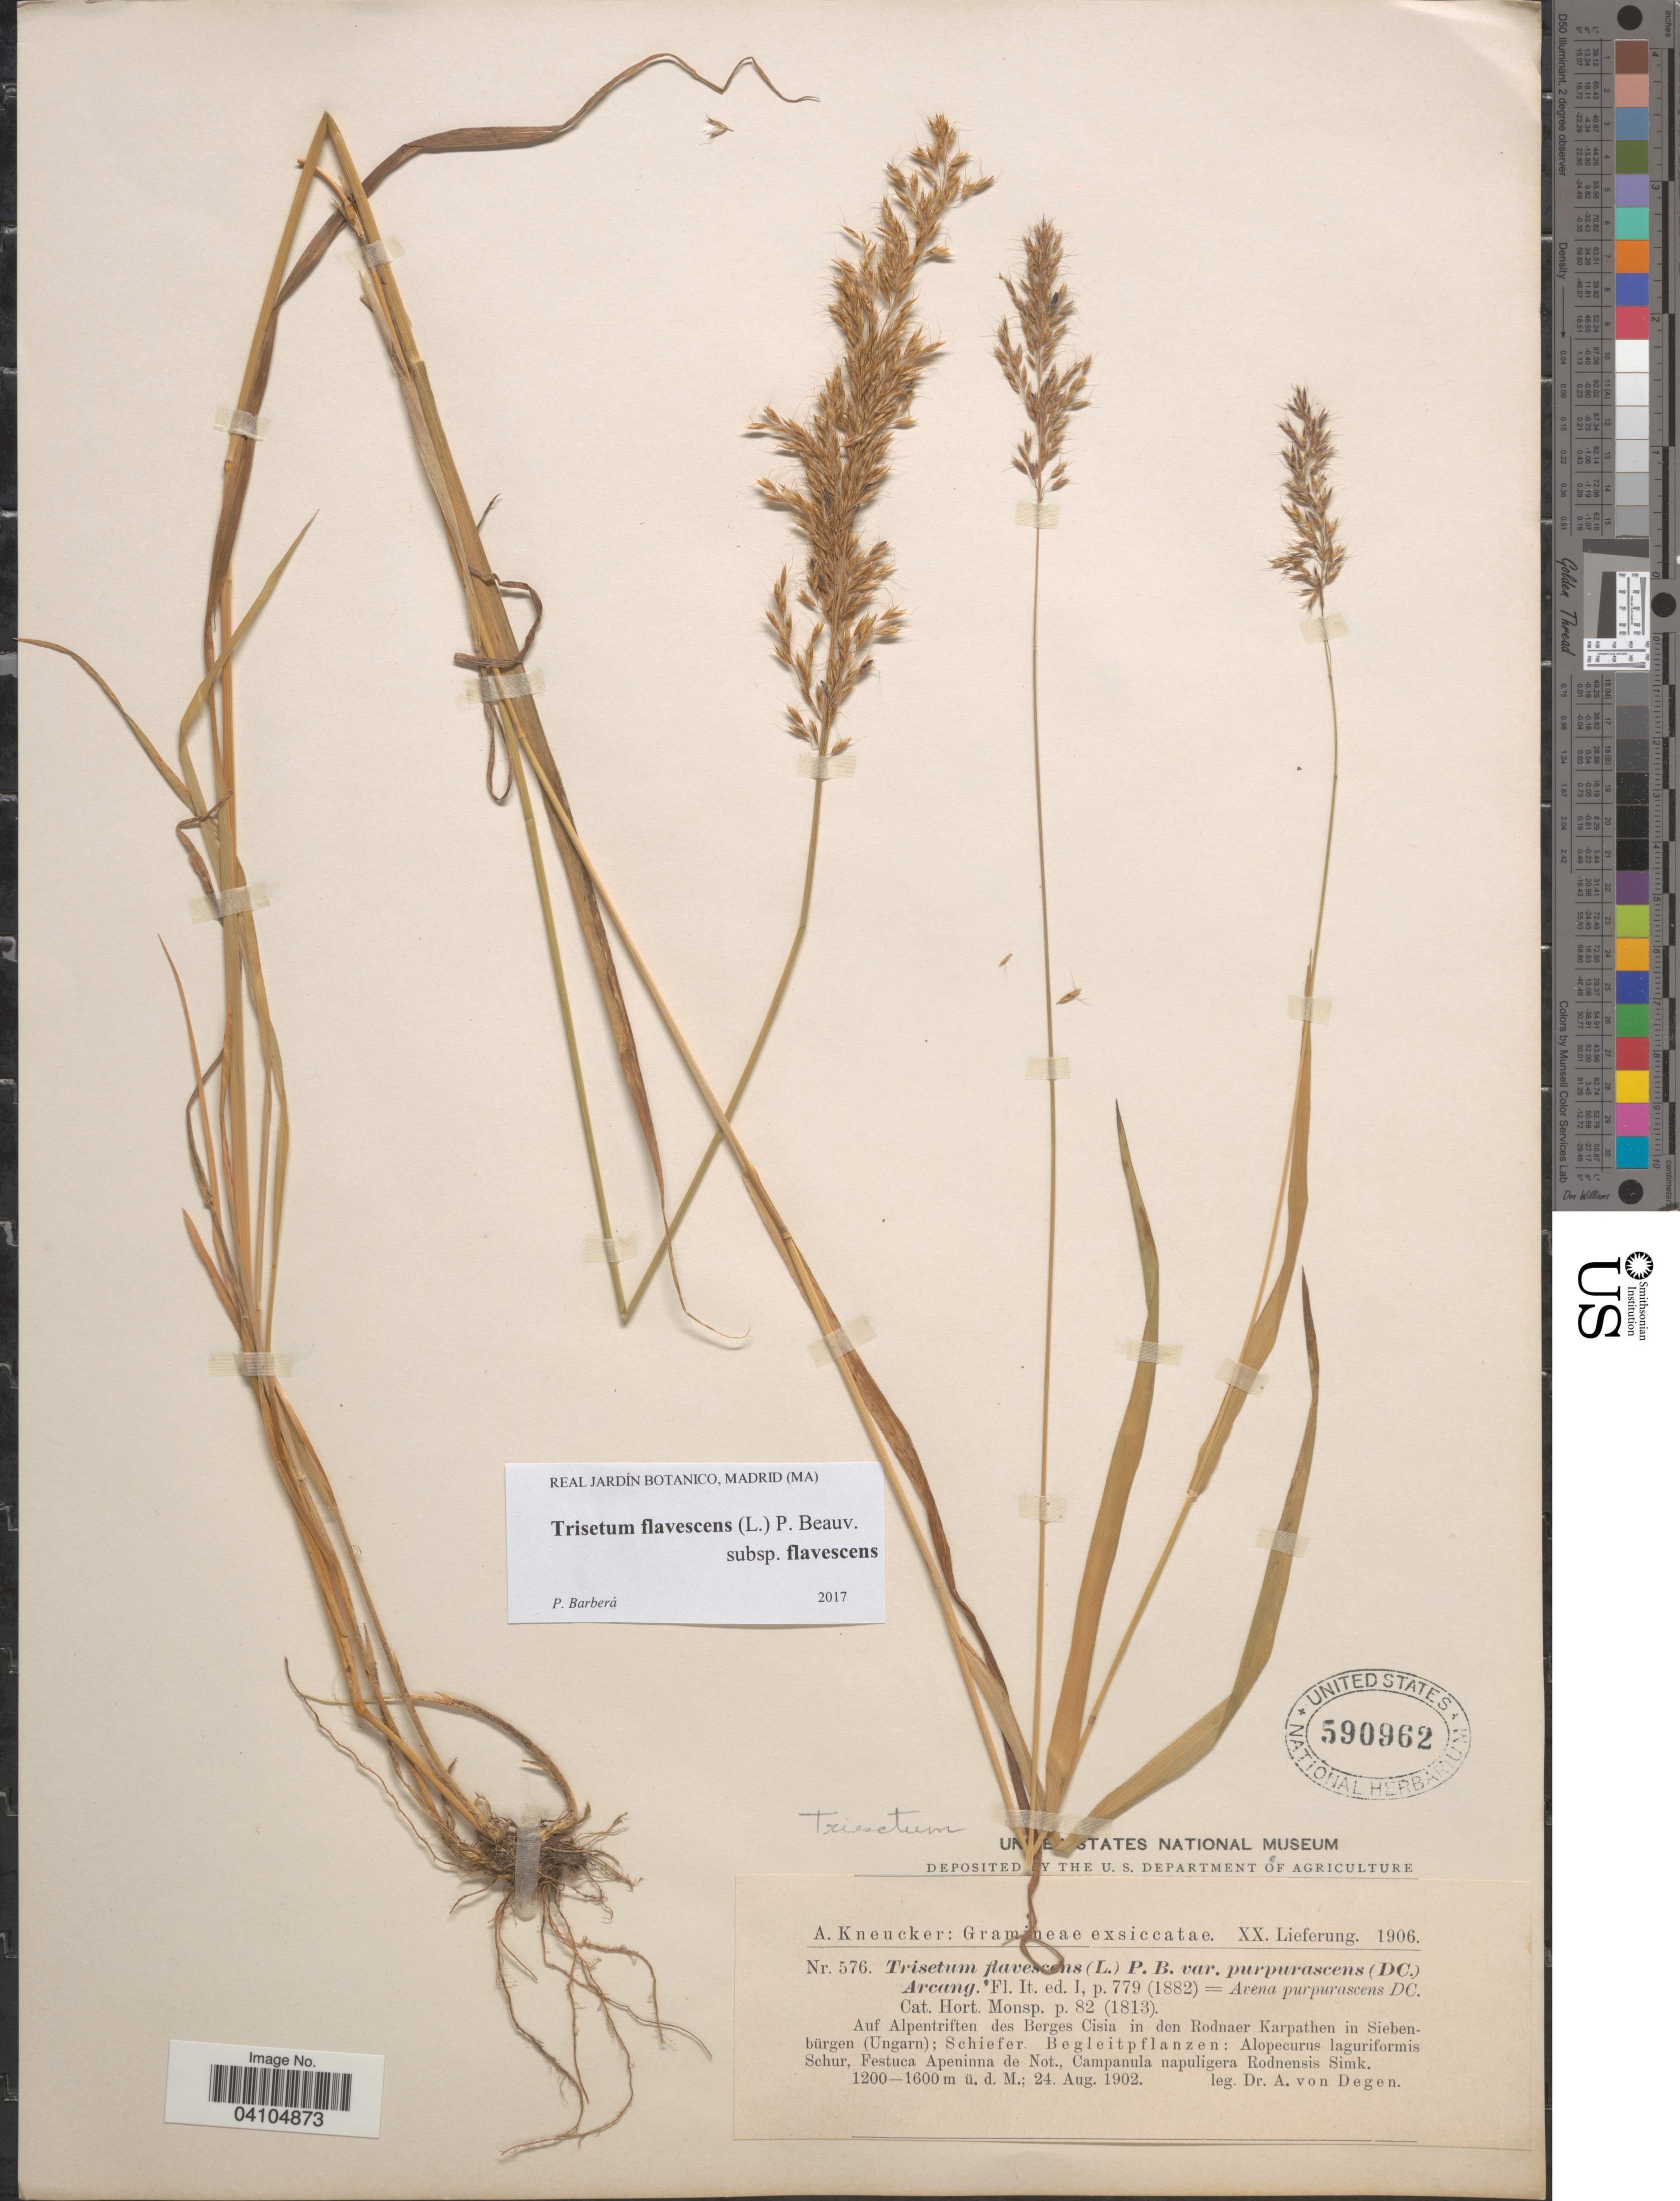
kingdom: Plantae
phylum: Tracheophyta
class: Liliopsida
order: Poales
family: Poaceae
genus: Trisetum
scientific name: Trisetum flavescens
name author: (L.) P. Beauv.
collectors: A. von Degen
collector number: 576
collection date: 1902-08-24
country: Hungary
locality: Auf Alpentriften des Berges Cisia in den Rodnaer Karpathen in Siebenbürgen (Ungarn); Schiefer.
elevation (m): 1200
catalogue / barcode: US 590962